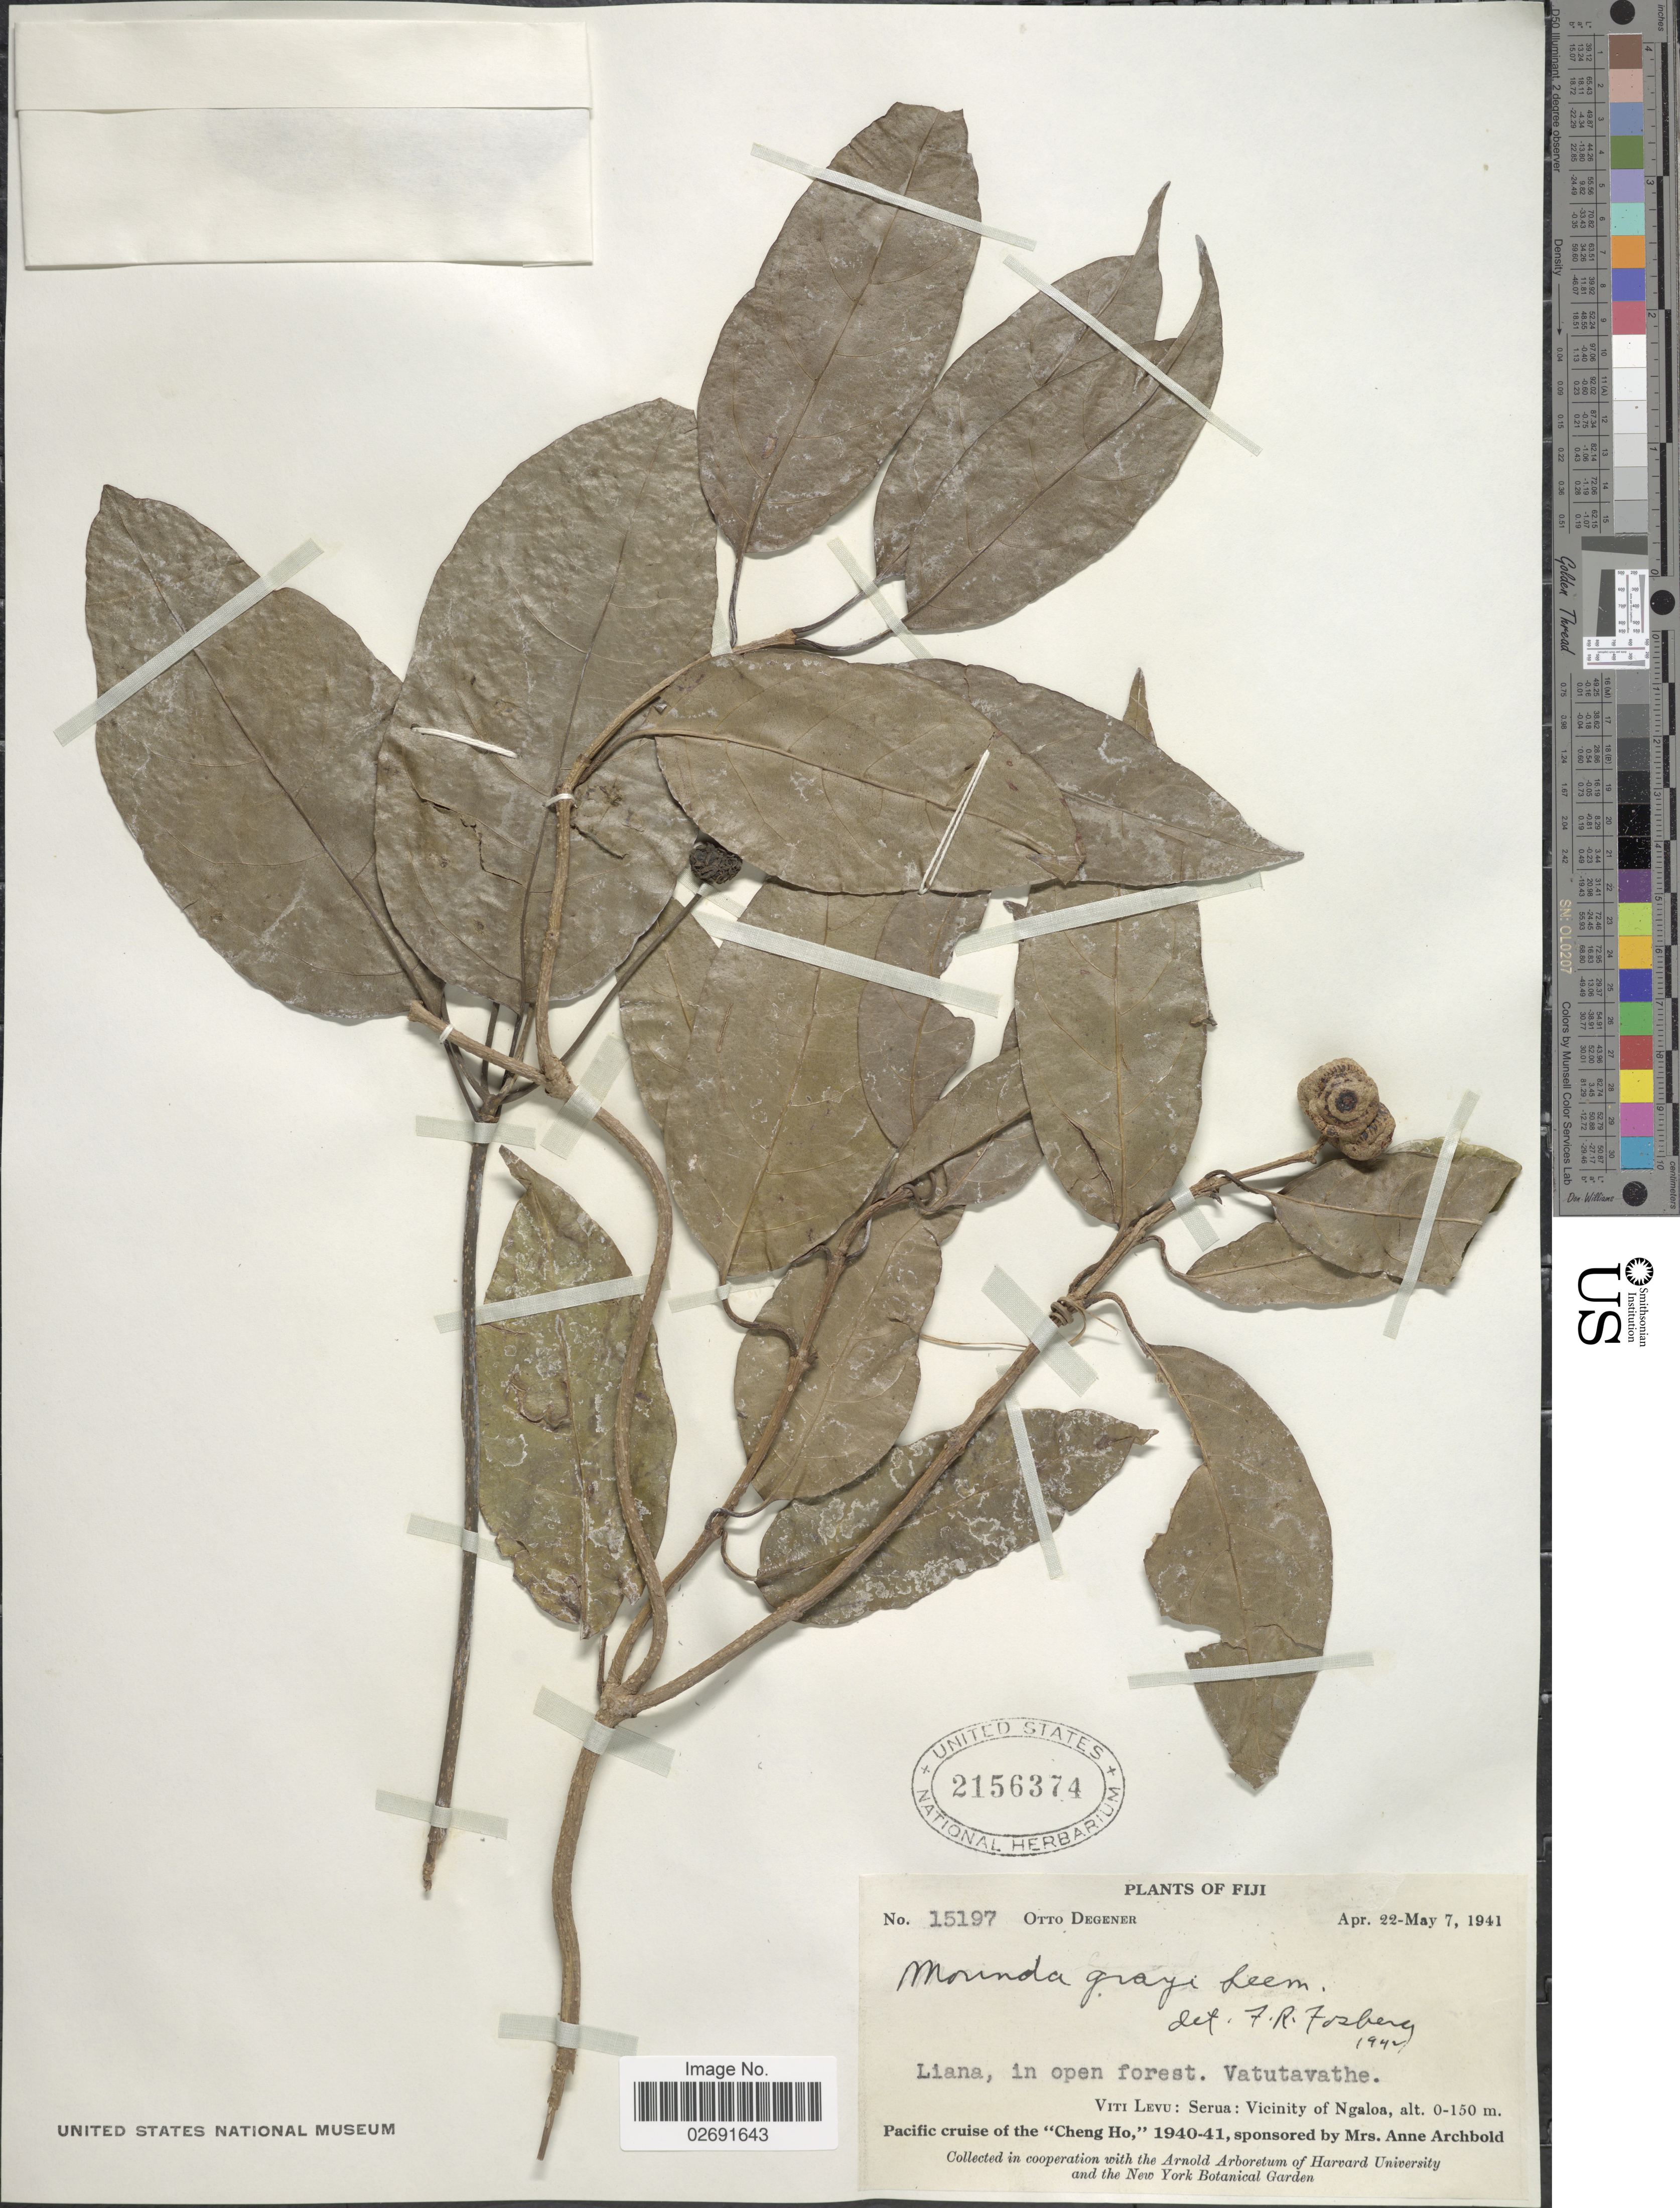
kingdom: Plantae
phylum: Tracheophyta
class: Magnoliopsida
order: Gentianales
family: Rubiaceae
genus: Gynochthodes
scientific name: Gynochthodes grayi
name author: (Seem.) Razafim. & B. Bremer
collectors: O. Degener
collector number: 15197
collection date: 1941-04-22/1941-05-07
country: Fiji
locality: In open forest. Vatutavathe. Viti Levu: Serua: Vicinity of Ngaloa.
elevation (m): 0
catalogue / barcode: US 2156374